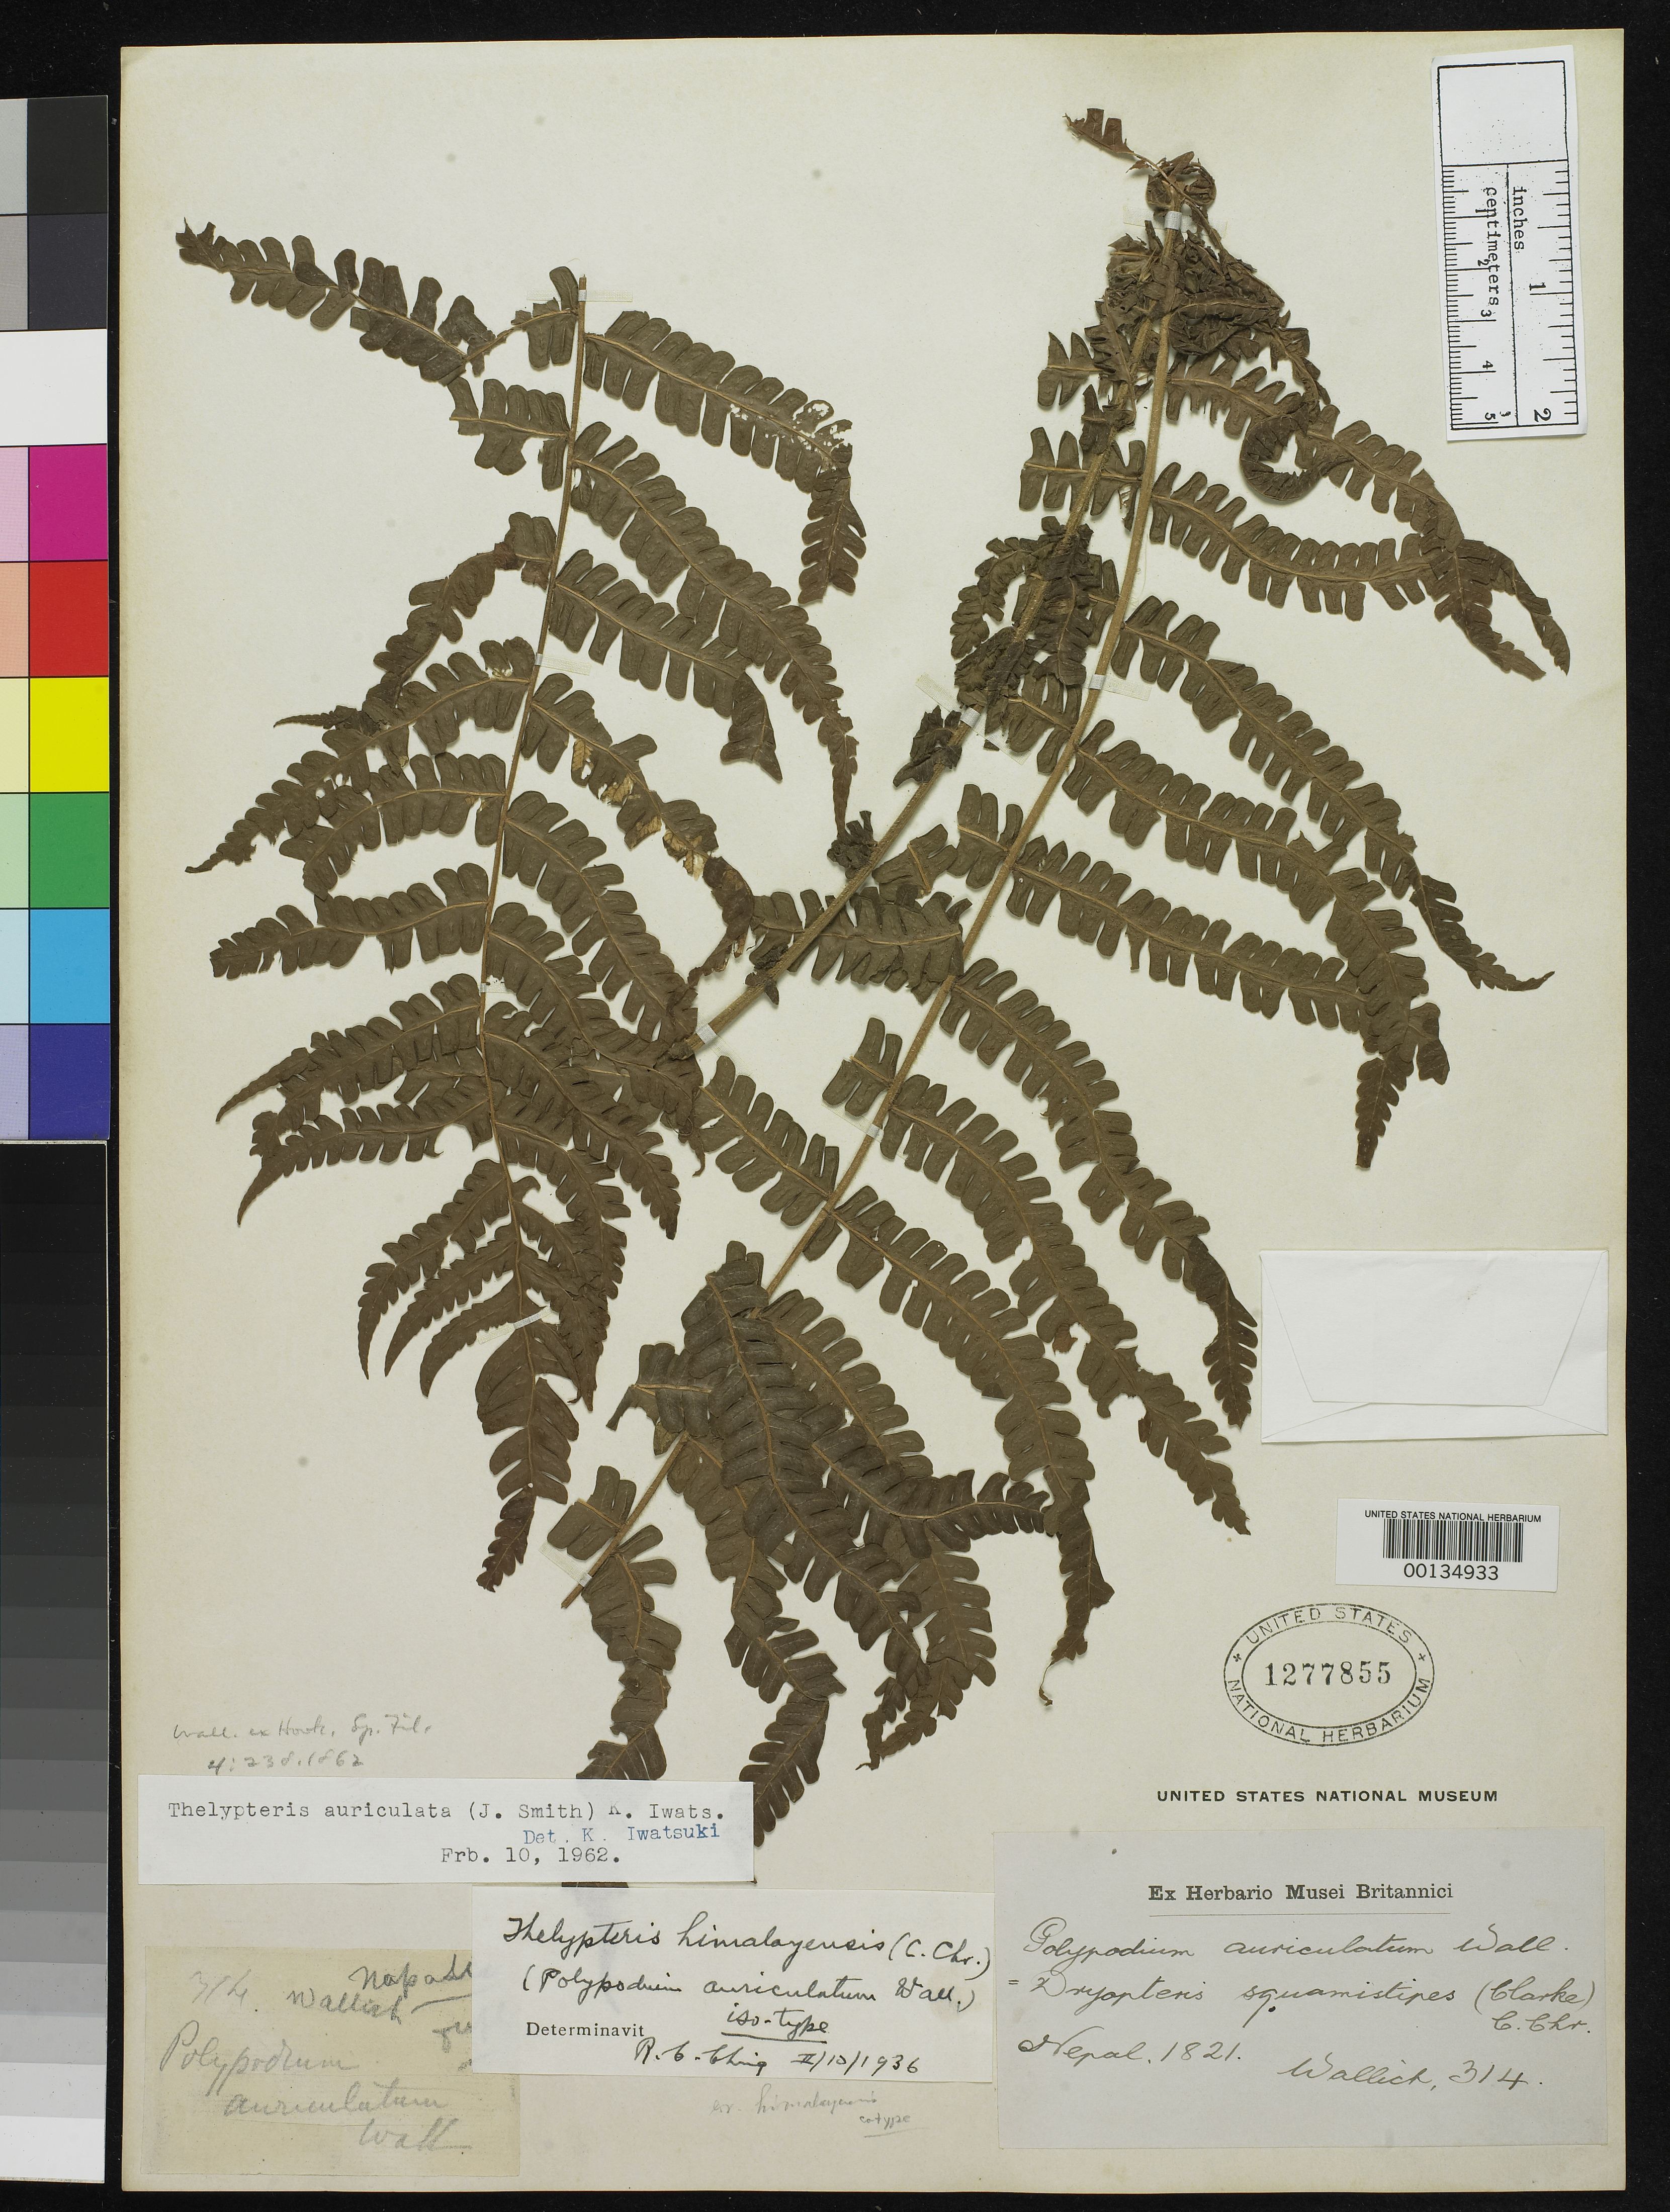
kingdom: Plantae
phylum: Tracheophyta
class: Polypodiopsida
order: Polypodiales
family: Polypodiaceae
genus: Polypodium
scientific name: Polypodium auriculatum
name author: Wall. ex Hook.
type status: Isotype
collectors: N. Wallich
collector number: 314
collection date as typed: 1821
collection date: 1821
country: Nepal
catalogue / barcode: US 1277855